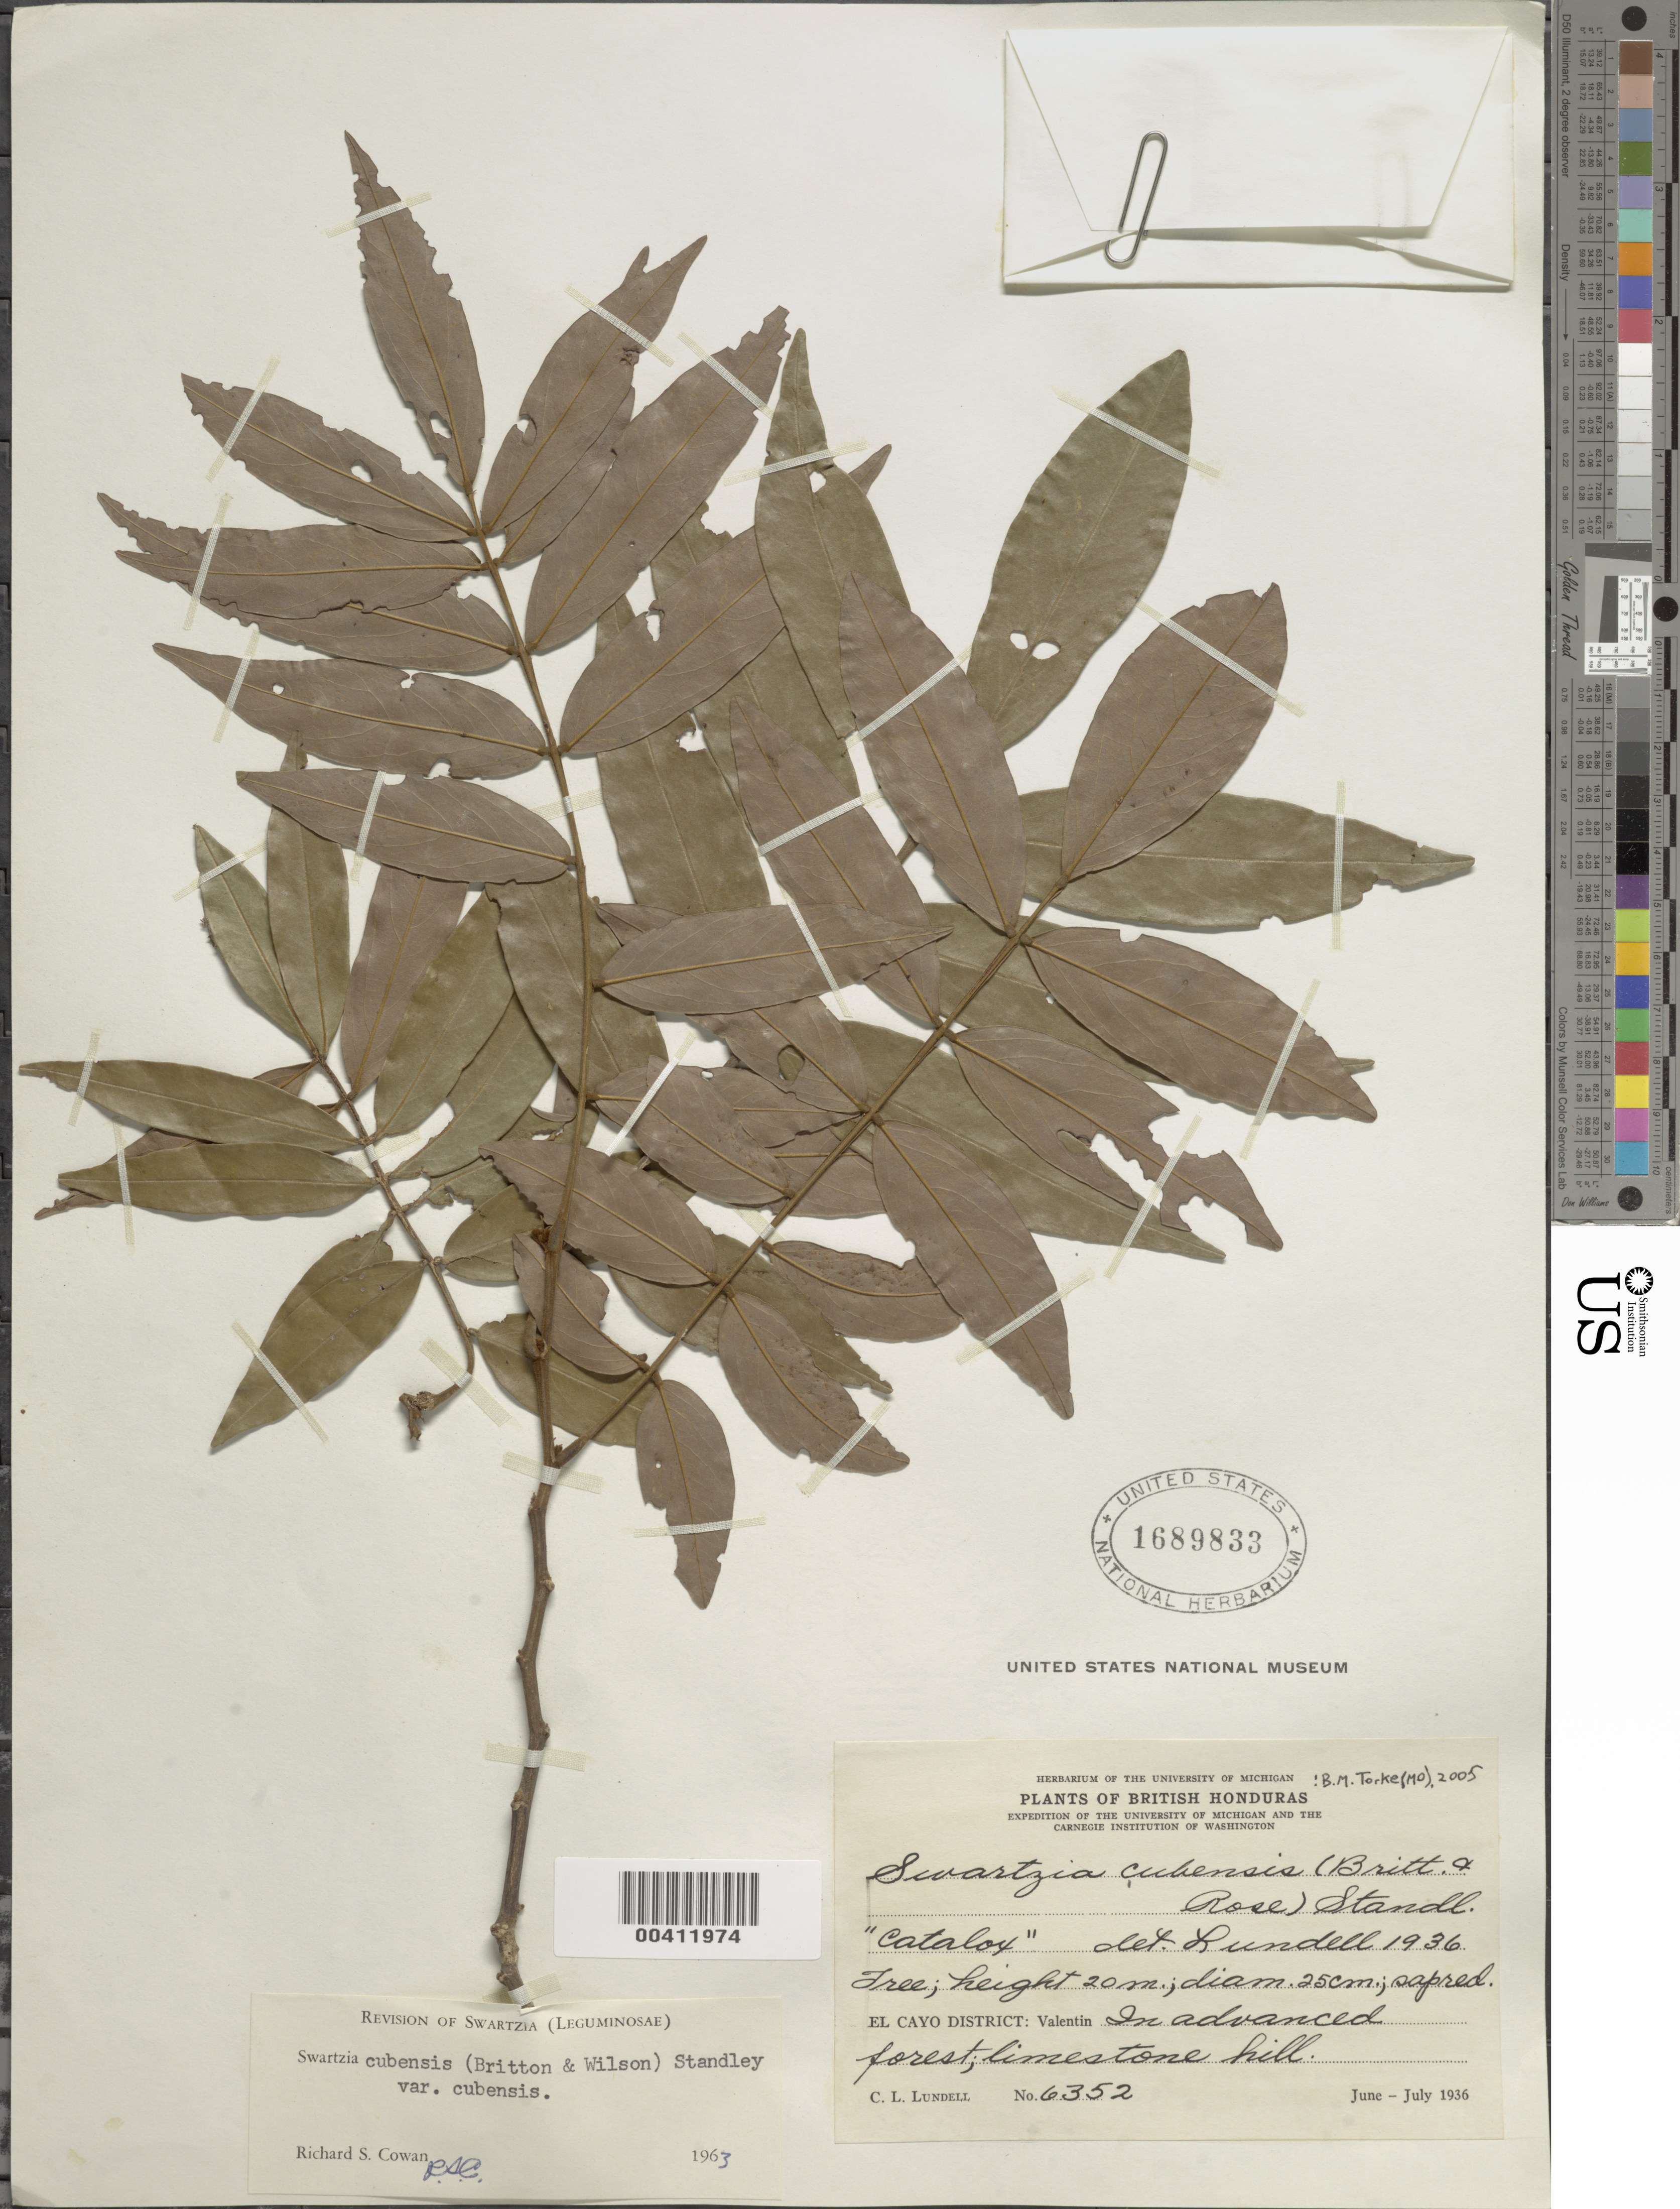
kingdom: Plantae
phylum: Tracheophyta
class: Magnoliopsida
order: Fabales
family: Fabaceae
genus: Swartzia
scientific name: Swartzia cubensis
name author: (Britton & P. Wilson) Standl.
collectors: C. L. Lundell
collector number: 6352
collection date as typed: Jun 1936 to -- Jul 1936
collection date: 1936-06/1936-07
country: Belize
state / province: Cayo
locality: Valentin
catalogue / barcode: US 1689833